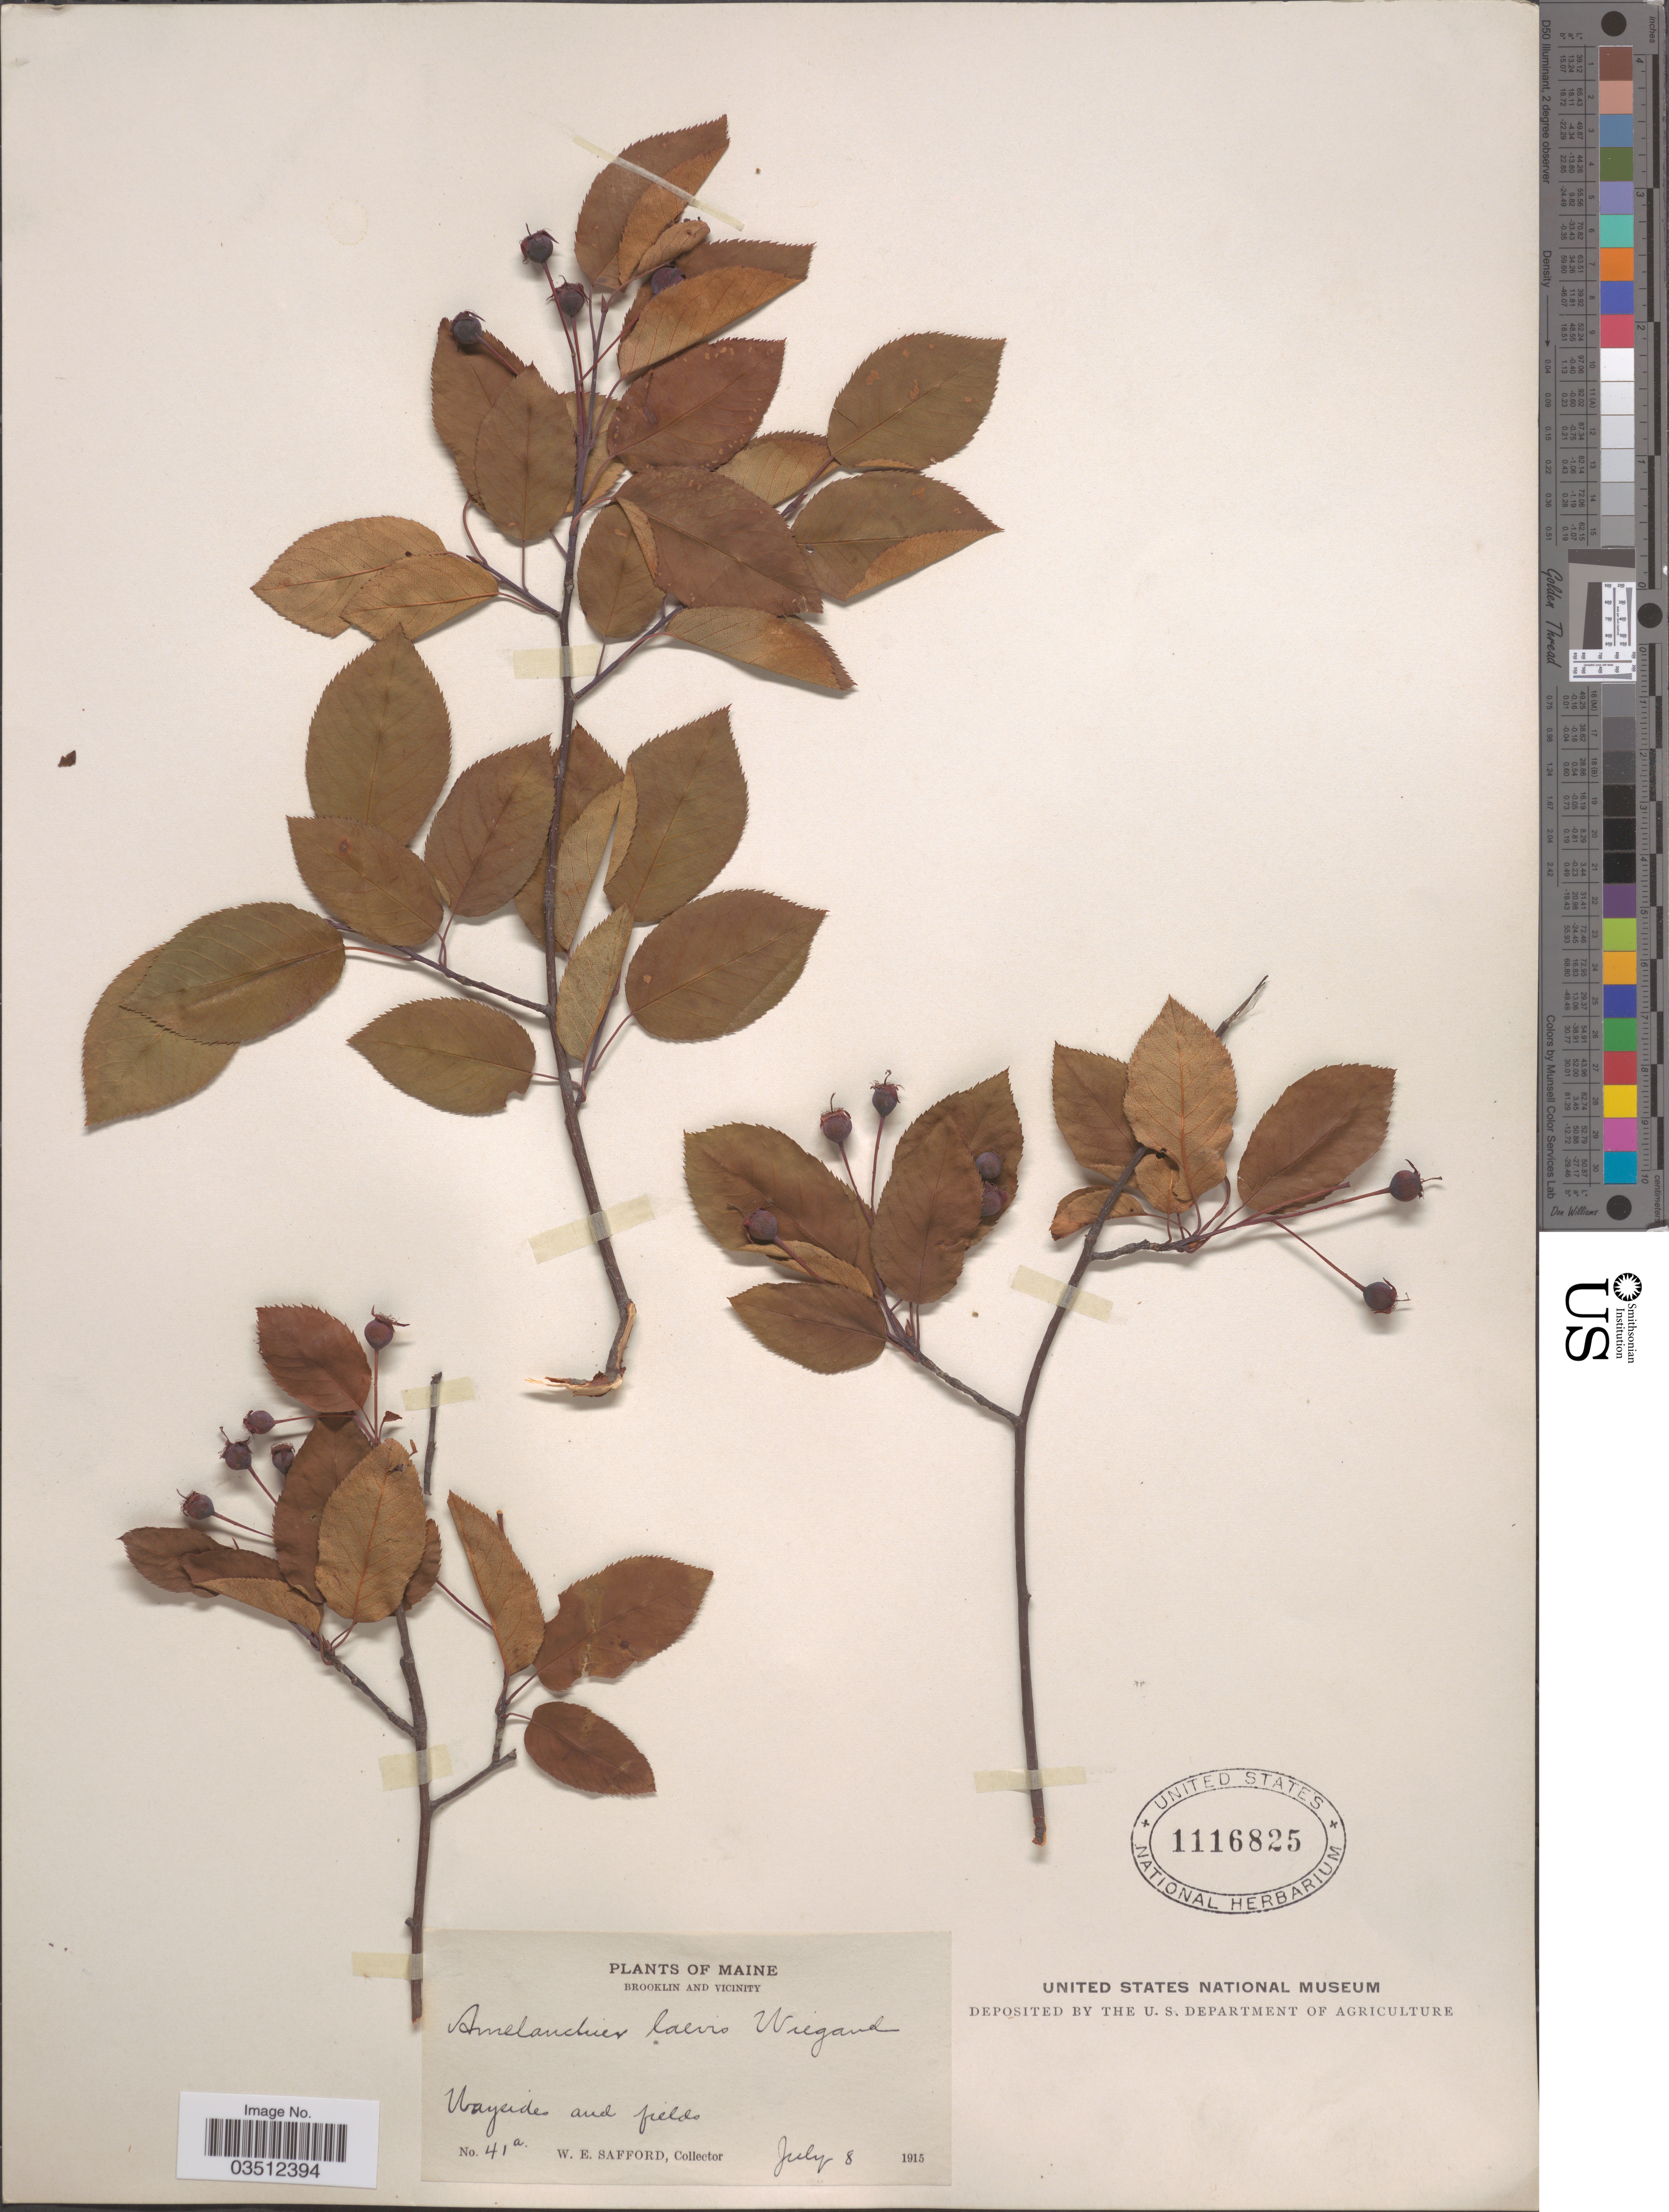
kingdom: Plantae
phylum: Tracheophyta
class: Magnoliopsida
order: Rosales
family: Rosaceae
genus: Amelanchier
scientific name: Amelanchier laevis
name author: Wiegand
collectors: W. E. Safford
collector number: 41a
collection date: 1915-07-08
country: United States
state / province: Maine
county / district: Hancock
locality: Brooklin and Vicinity. Wayside and fields.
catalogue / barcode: US 1116825